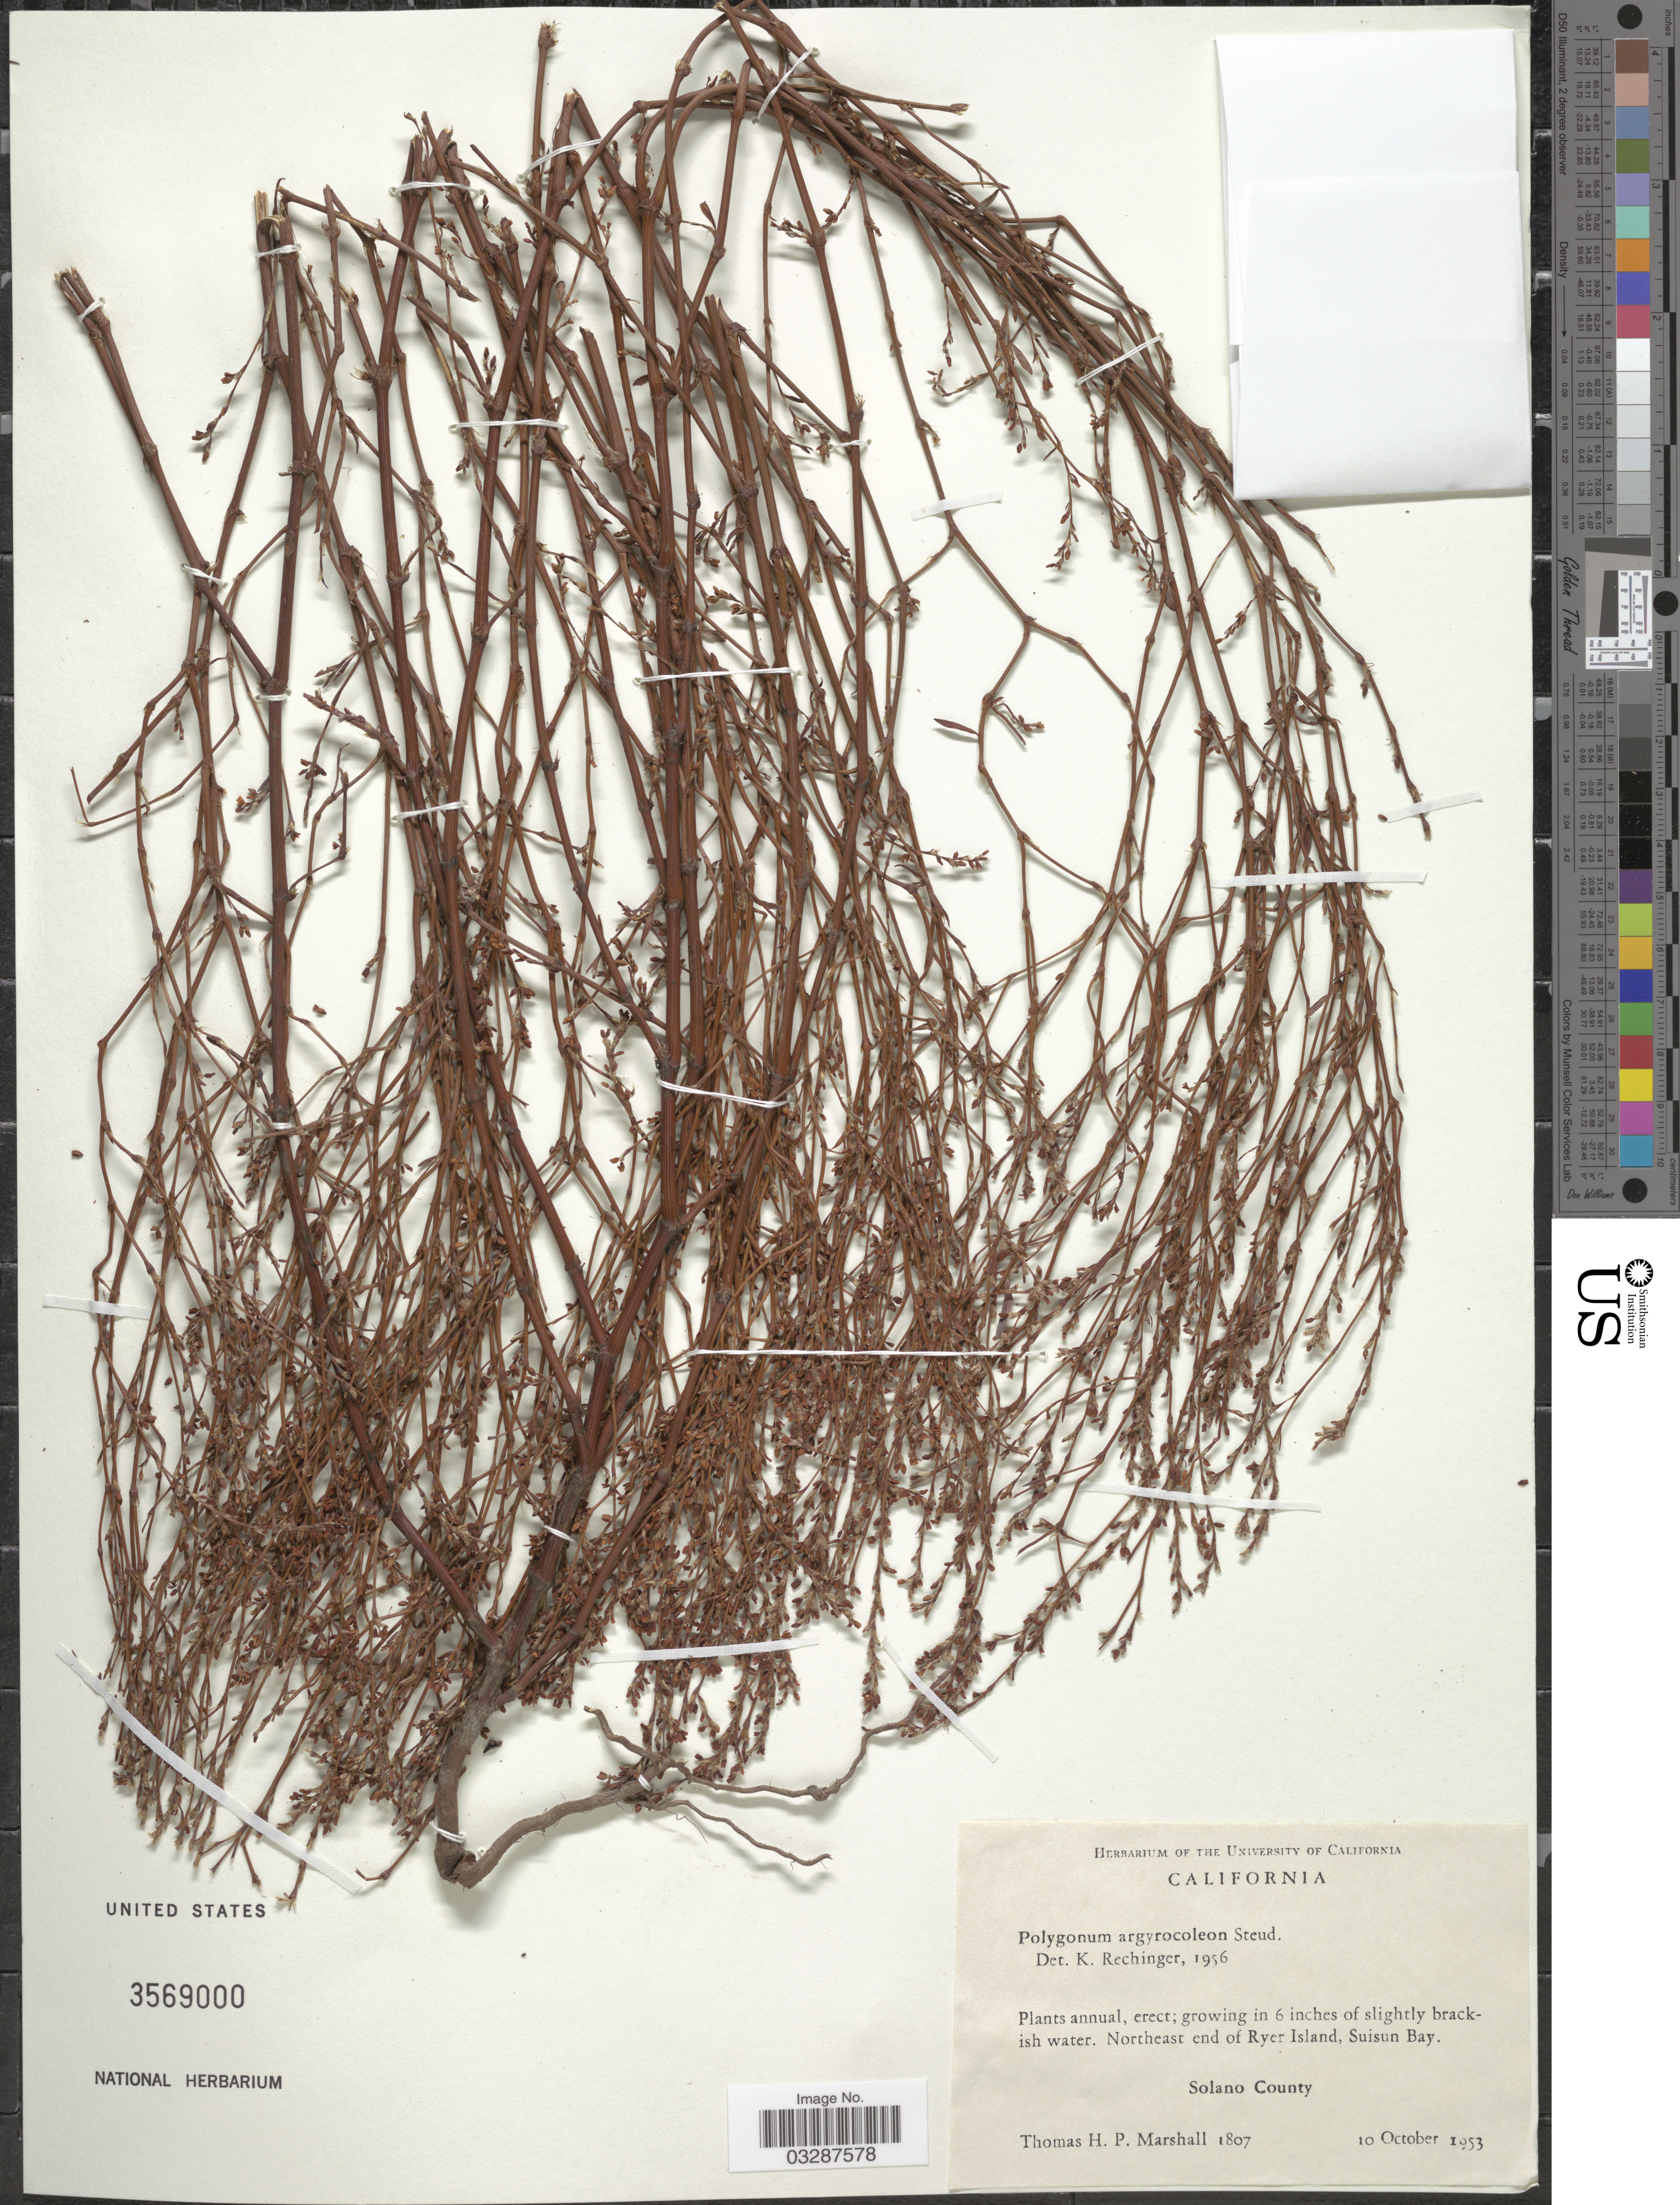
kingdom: Plantae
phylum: Tracheophyta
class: Magnoliopsida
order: Caryophyllales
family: Polygonaceae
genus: Polygonum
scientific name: Polygonum argyrocoleon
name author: Steud. ex Kunze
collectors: T. H. Marshall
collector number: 1807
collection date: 1953-10-10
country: United States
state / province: California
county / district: Solano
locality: Northeast end of Ryer Island, Suisun Bay. Solano County.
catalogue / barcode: US 3569000